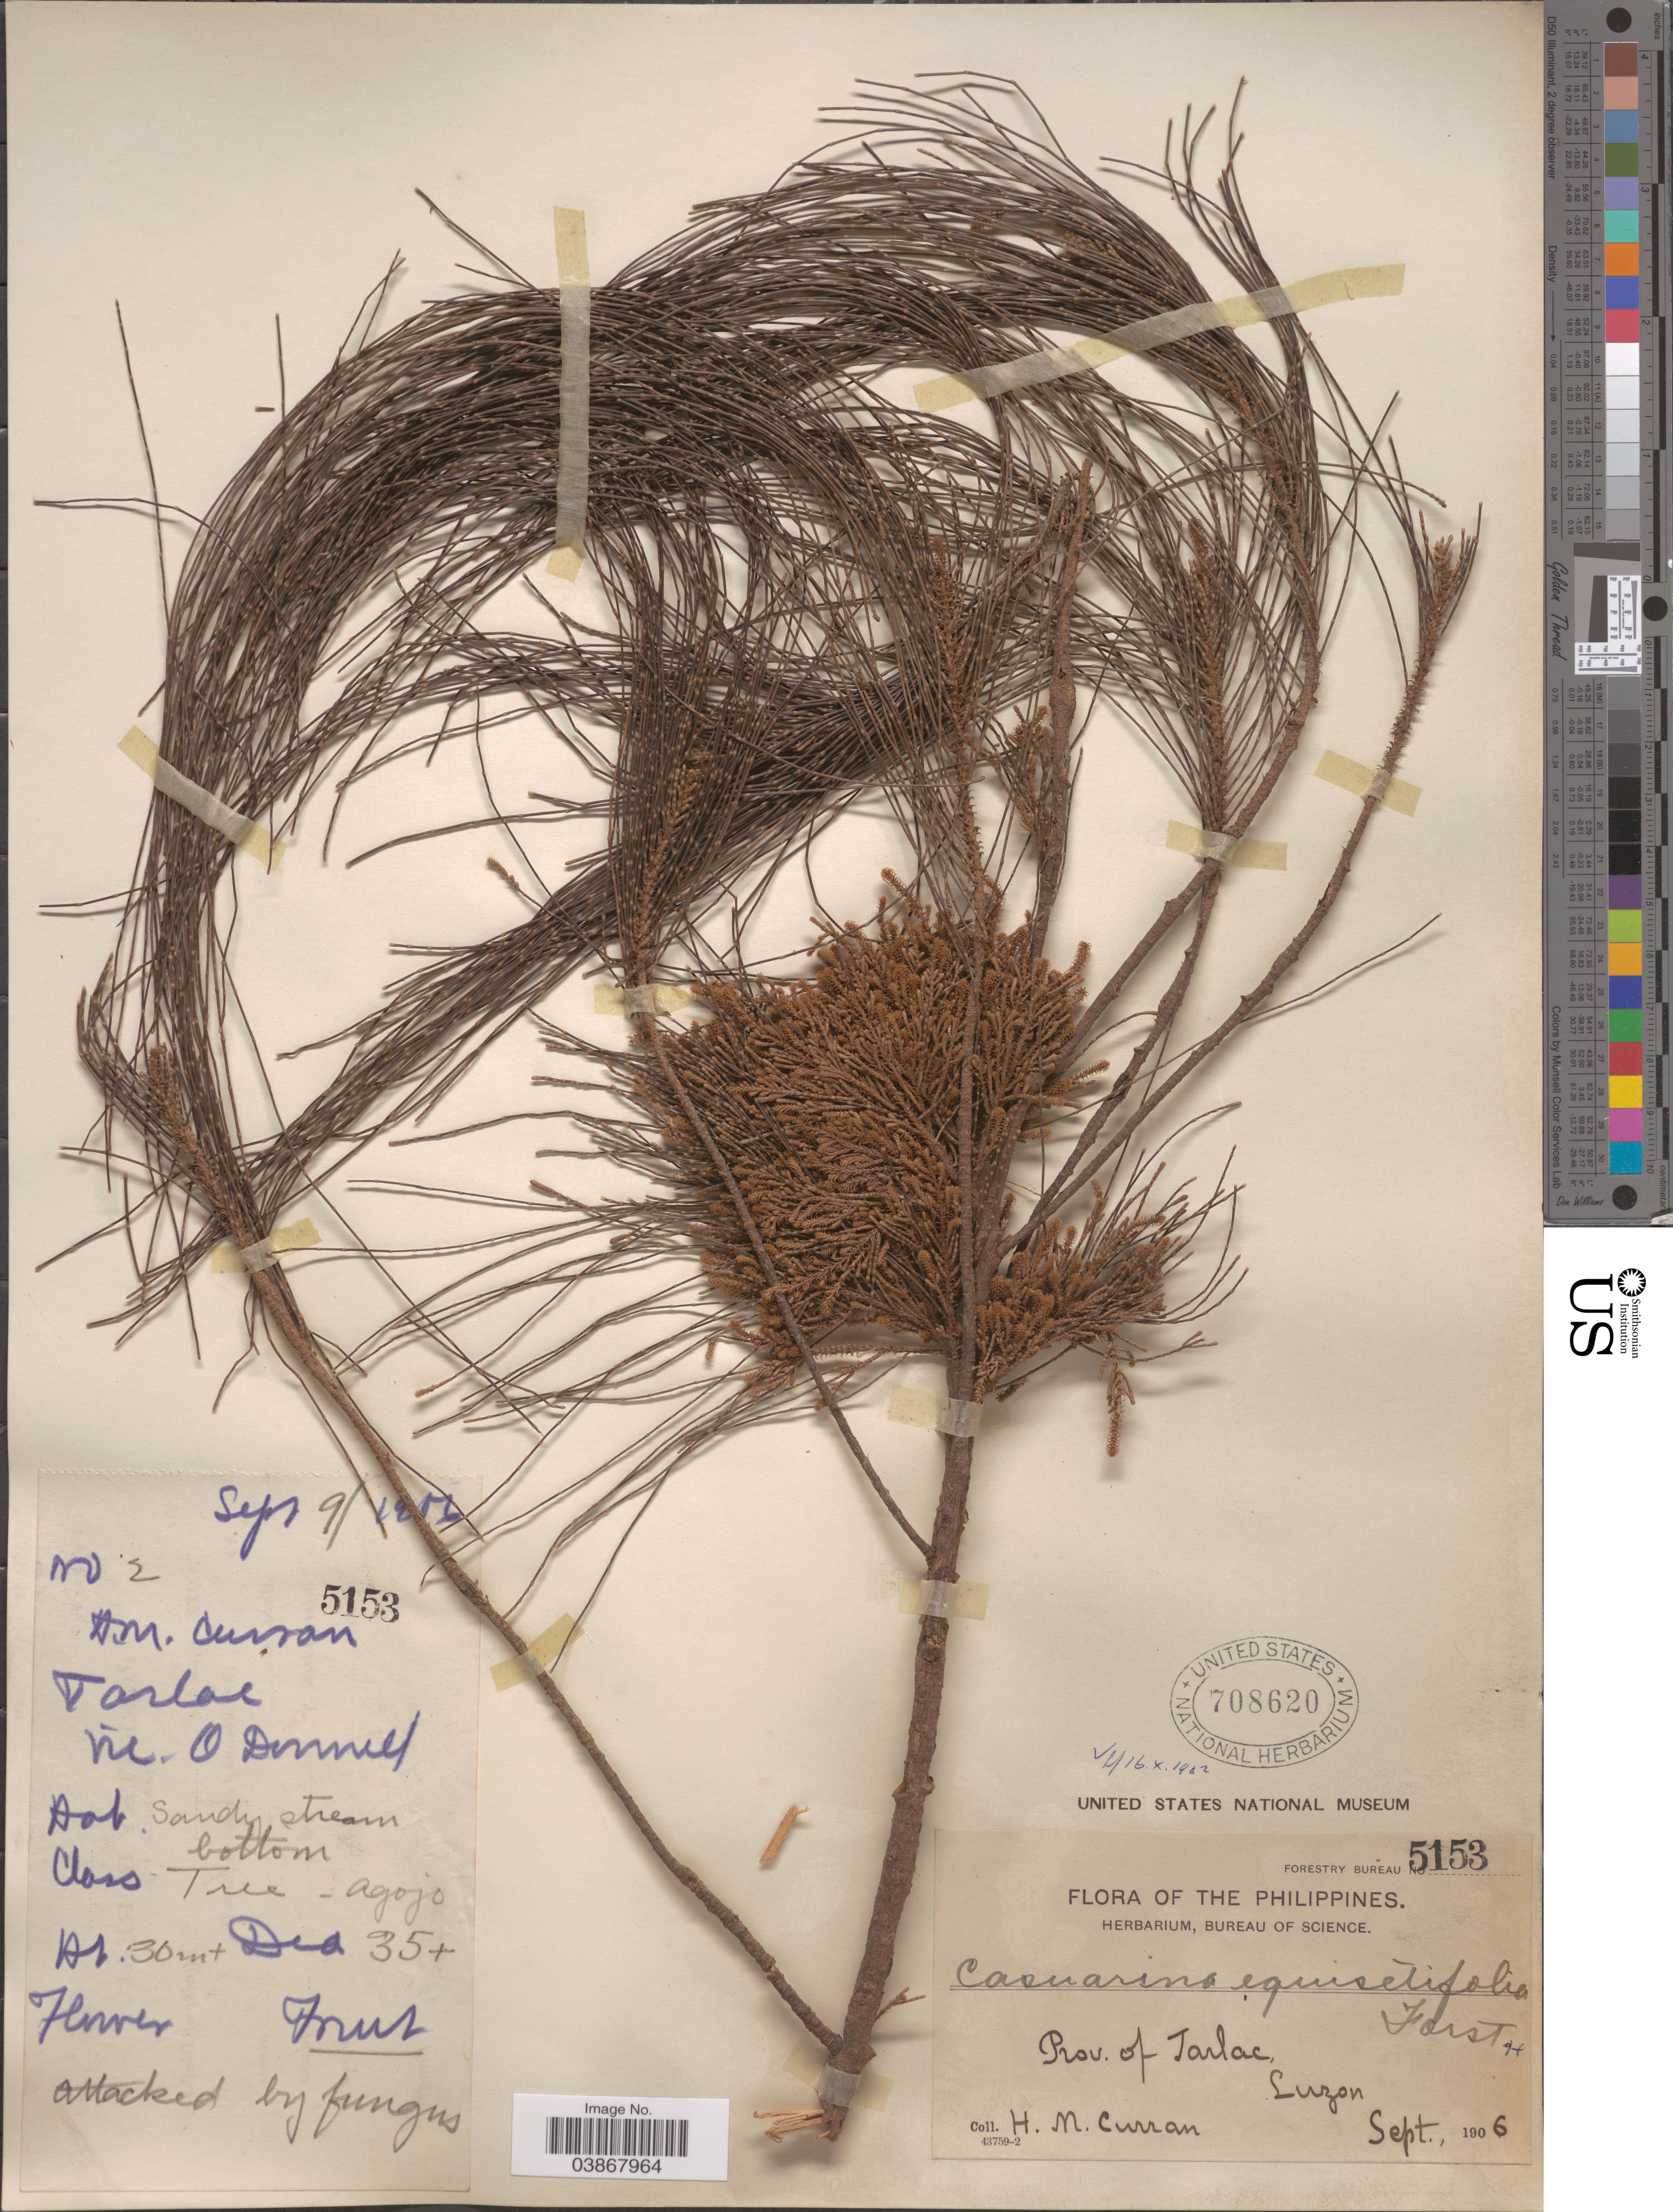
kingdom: Plantae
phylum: Tracheophyta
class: Magnoliopsida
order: Fagales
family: Casuarinaceae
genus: Casuarina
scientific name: Casuarina equisetifolia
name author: L.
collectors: H. M. Curran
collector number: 2/Forestry Bureau 5153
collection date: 1906-09-09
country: Philippines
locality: Prov. of Tarlac, Luzon. Nr. O Donnell.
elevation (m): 30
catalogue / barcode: US 708620